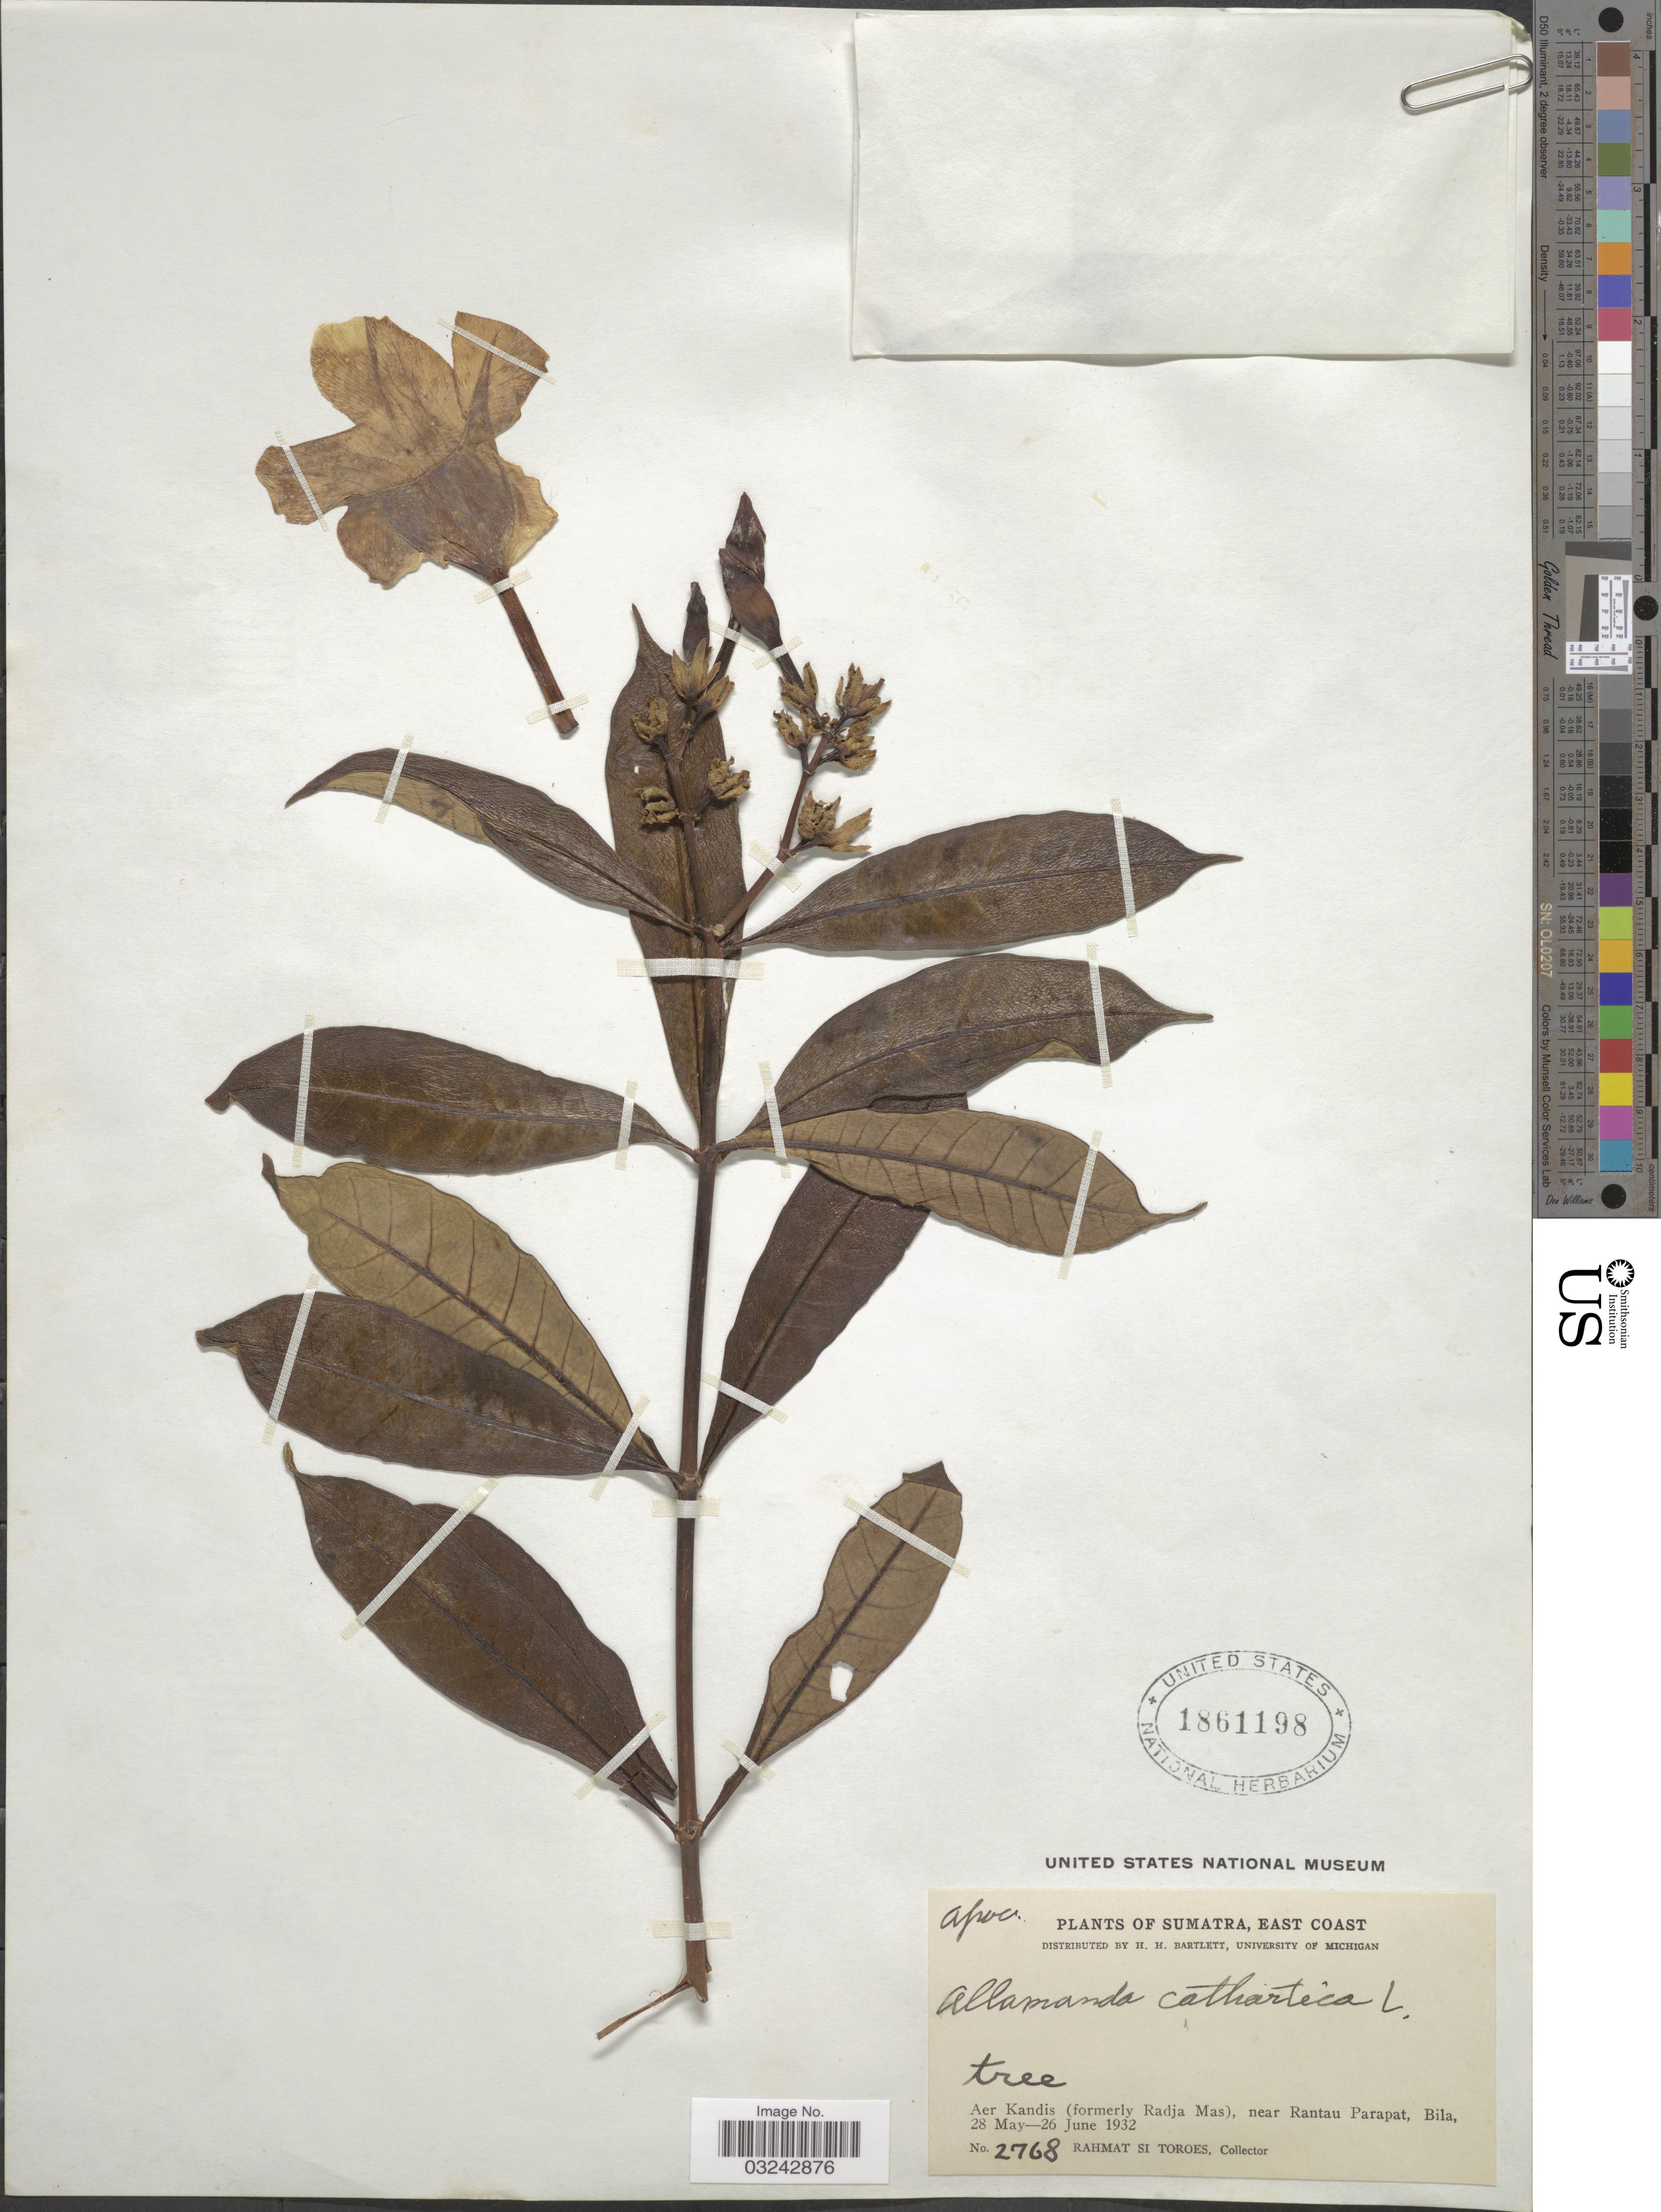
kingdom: Plantae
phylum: Tracheophyta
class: Magnoliopsida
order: Gentianales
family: Apocynaceae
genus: Allamanda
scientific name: Allamanda cathartica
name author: L.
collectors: Rahmat Si Boeea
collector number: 2768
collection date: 1932-05-28/1932-06-26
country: Indonesia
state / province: Sumatra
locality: East Coast, Aer Kandis (formerly Radja Mas), near Rantau Parapat, Bila.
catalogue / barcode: US 1861198